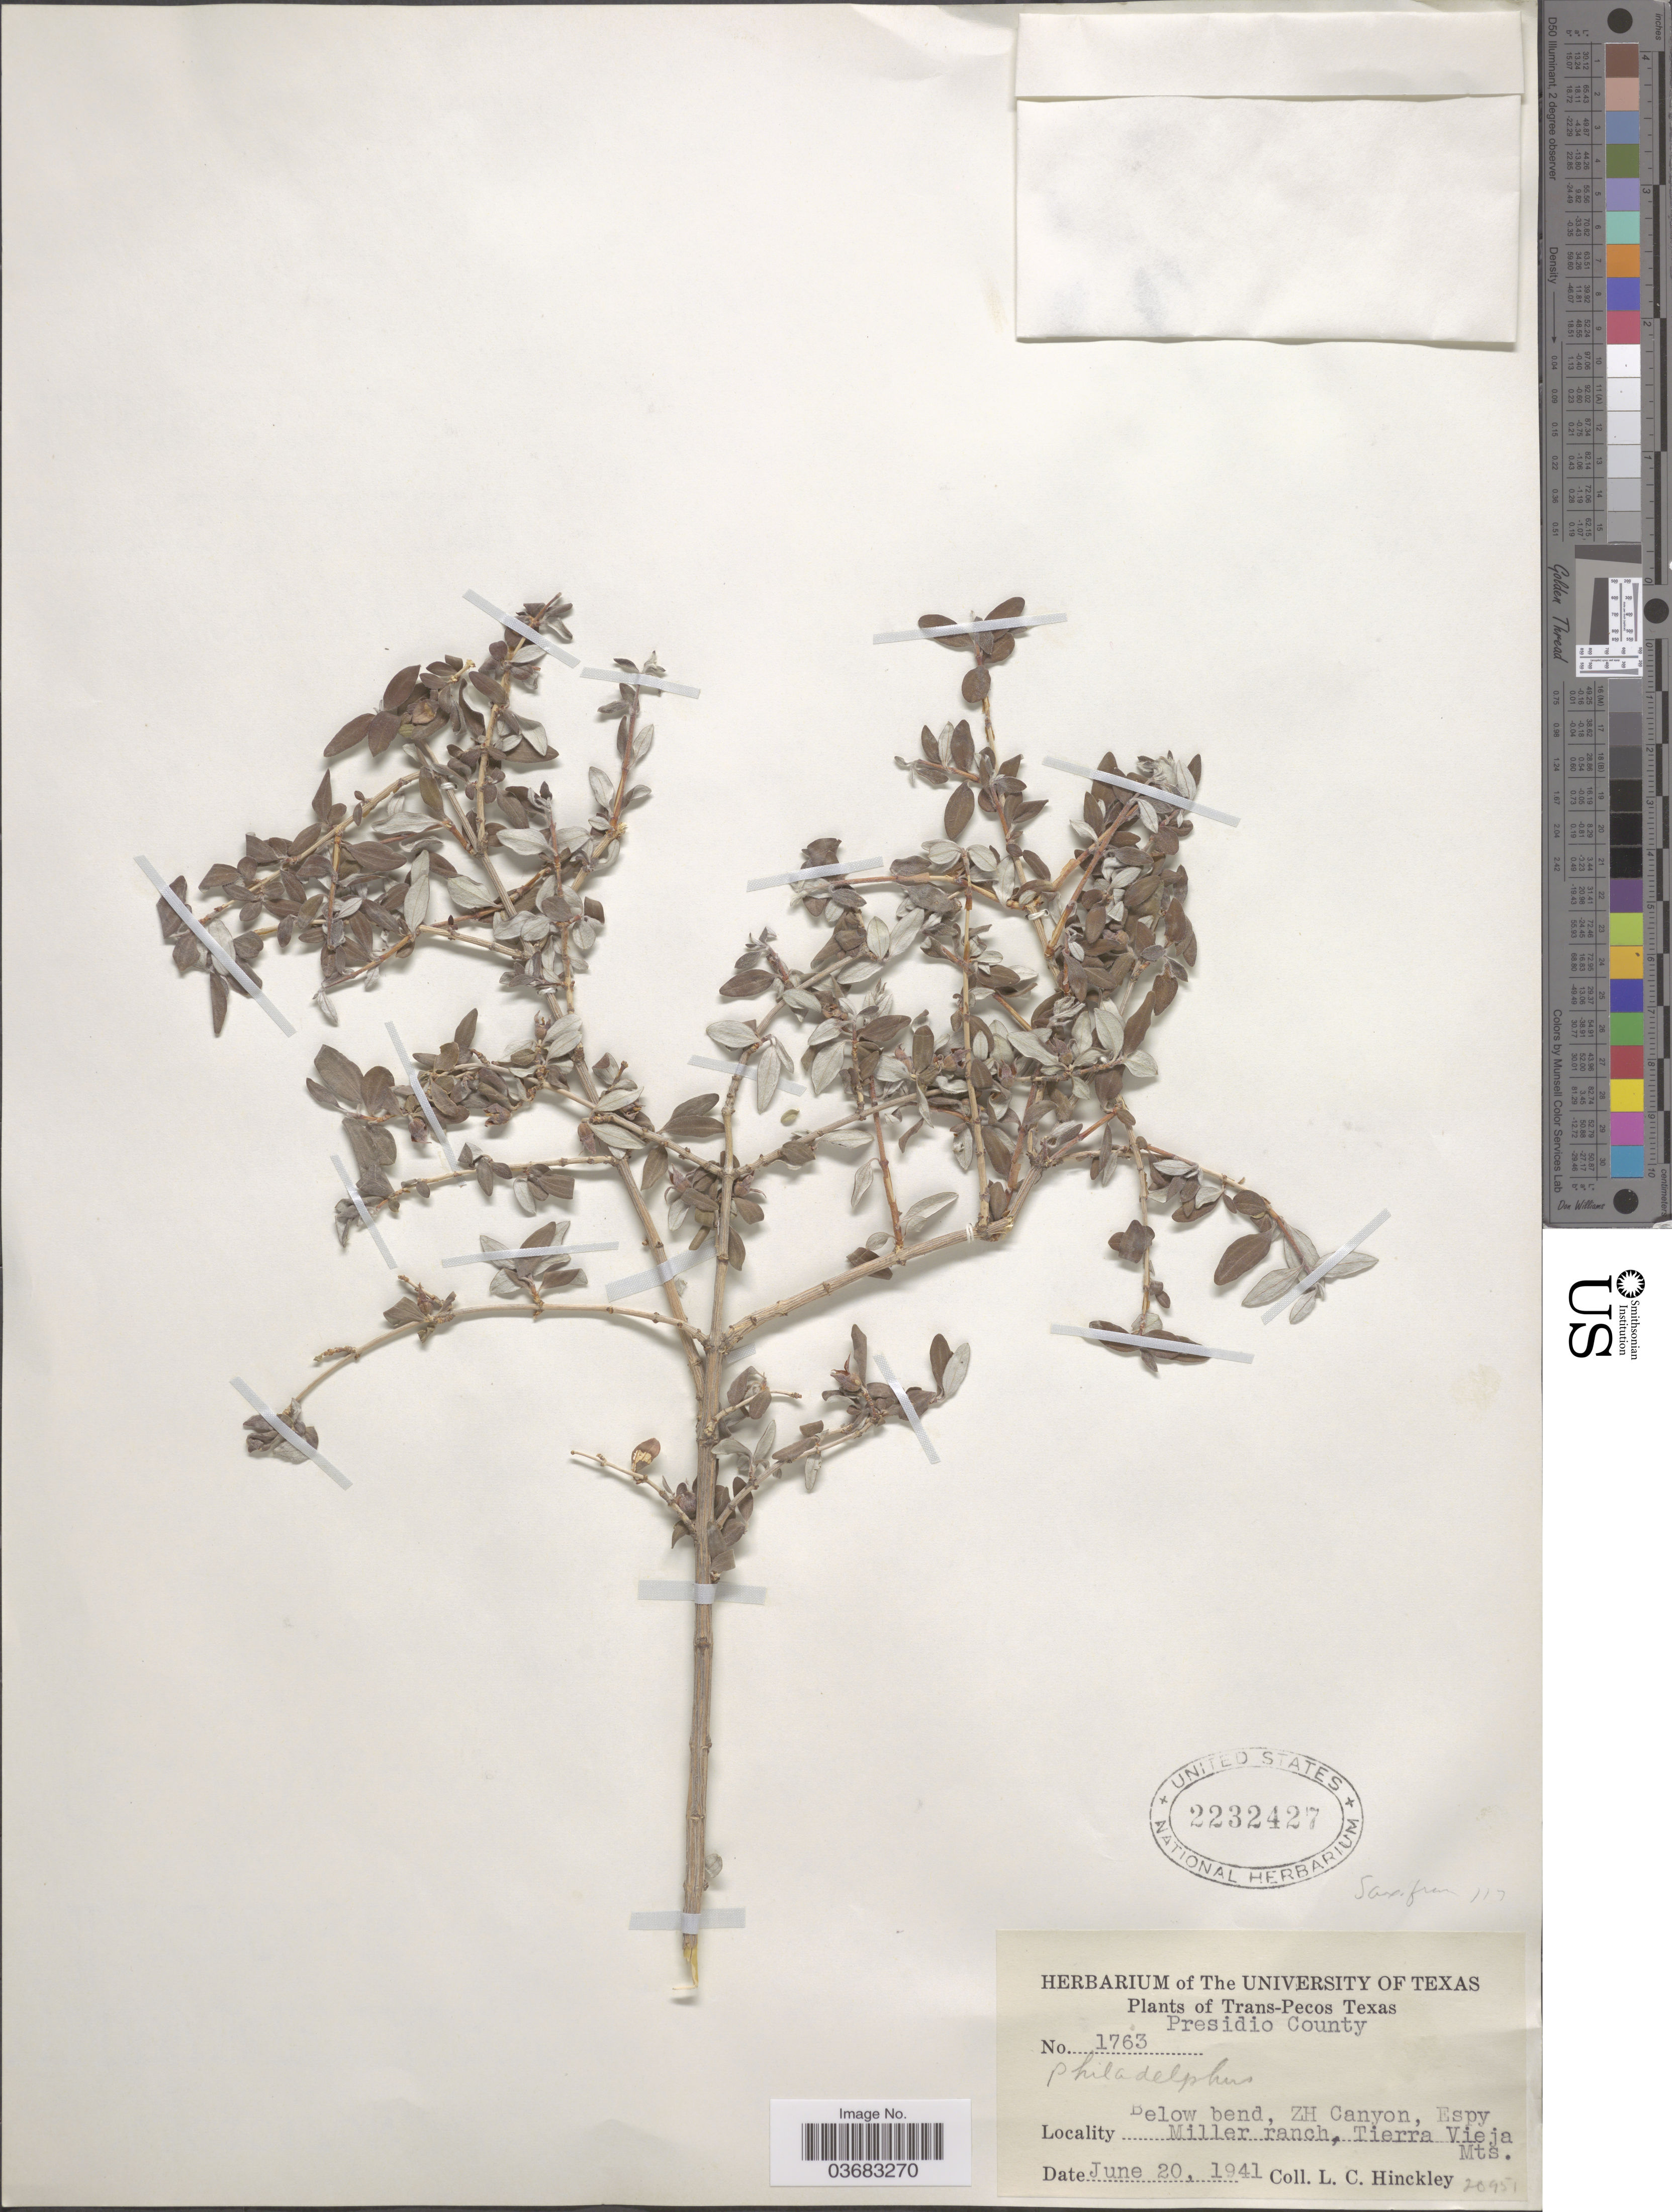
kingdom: Plantae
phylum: Tracheophyta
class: Magnoliopsida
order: Cornales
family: Hydrangeaceae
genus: Philadelphus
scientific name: Philadelphus sp.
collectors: L. Hinckley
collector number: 1763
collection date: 1941-06-20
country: United States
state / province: Texas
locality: Trans-Pecos. Presidio County. Below bend, ZH Canyon, Espy. Miller ranch, Tierra Vieja Mts.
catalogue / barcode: US 2232427